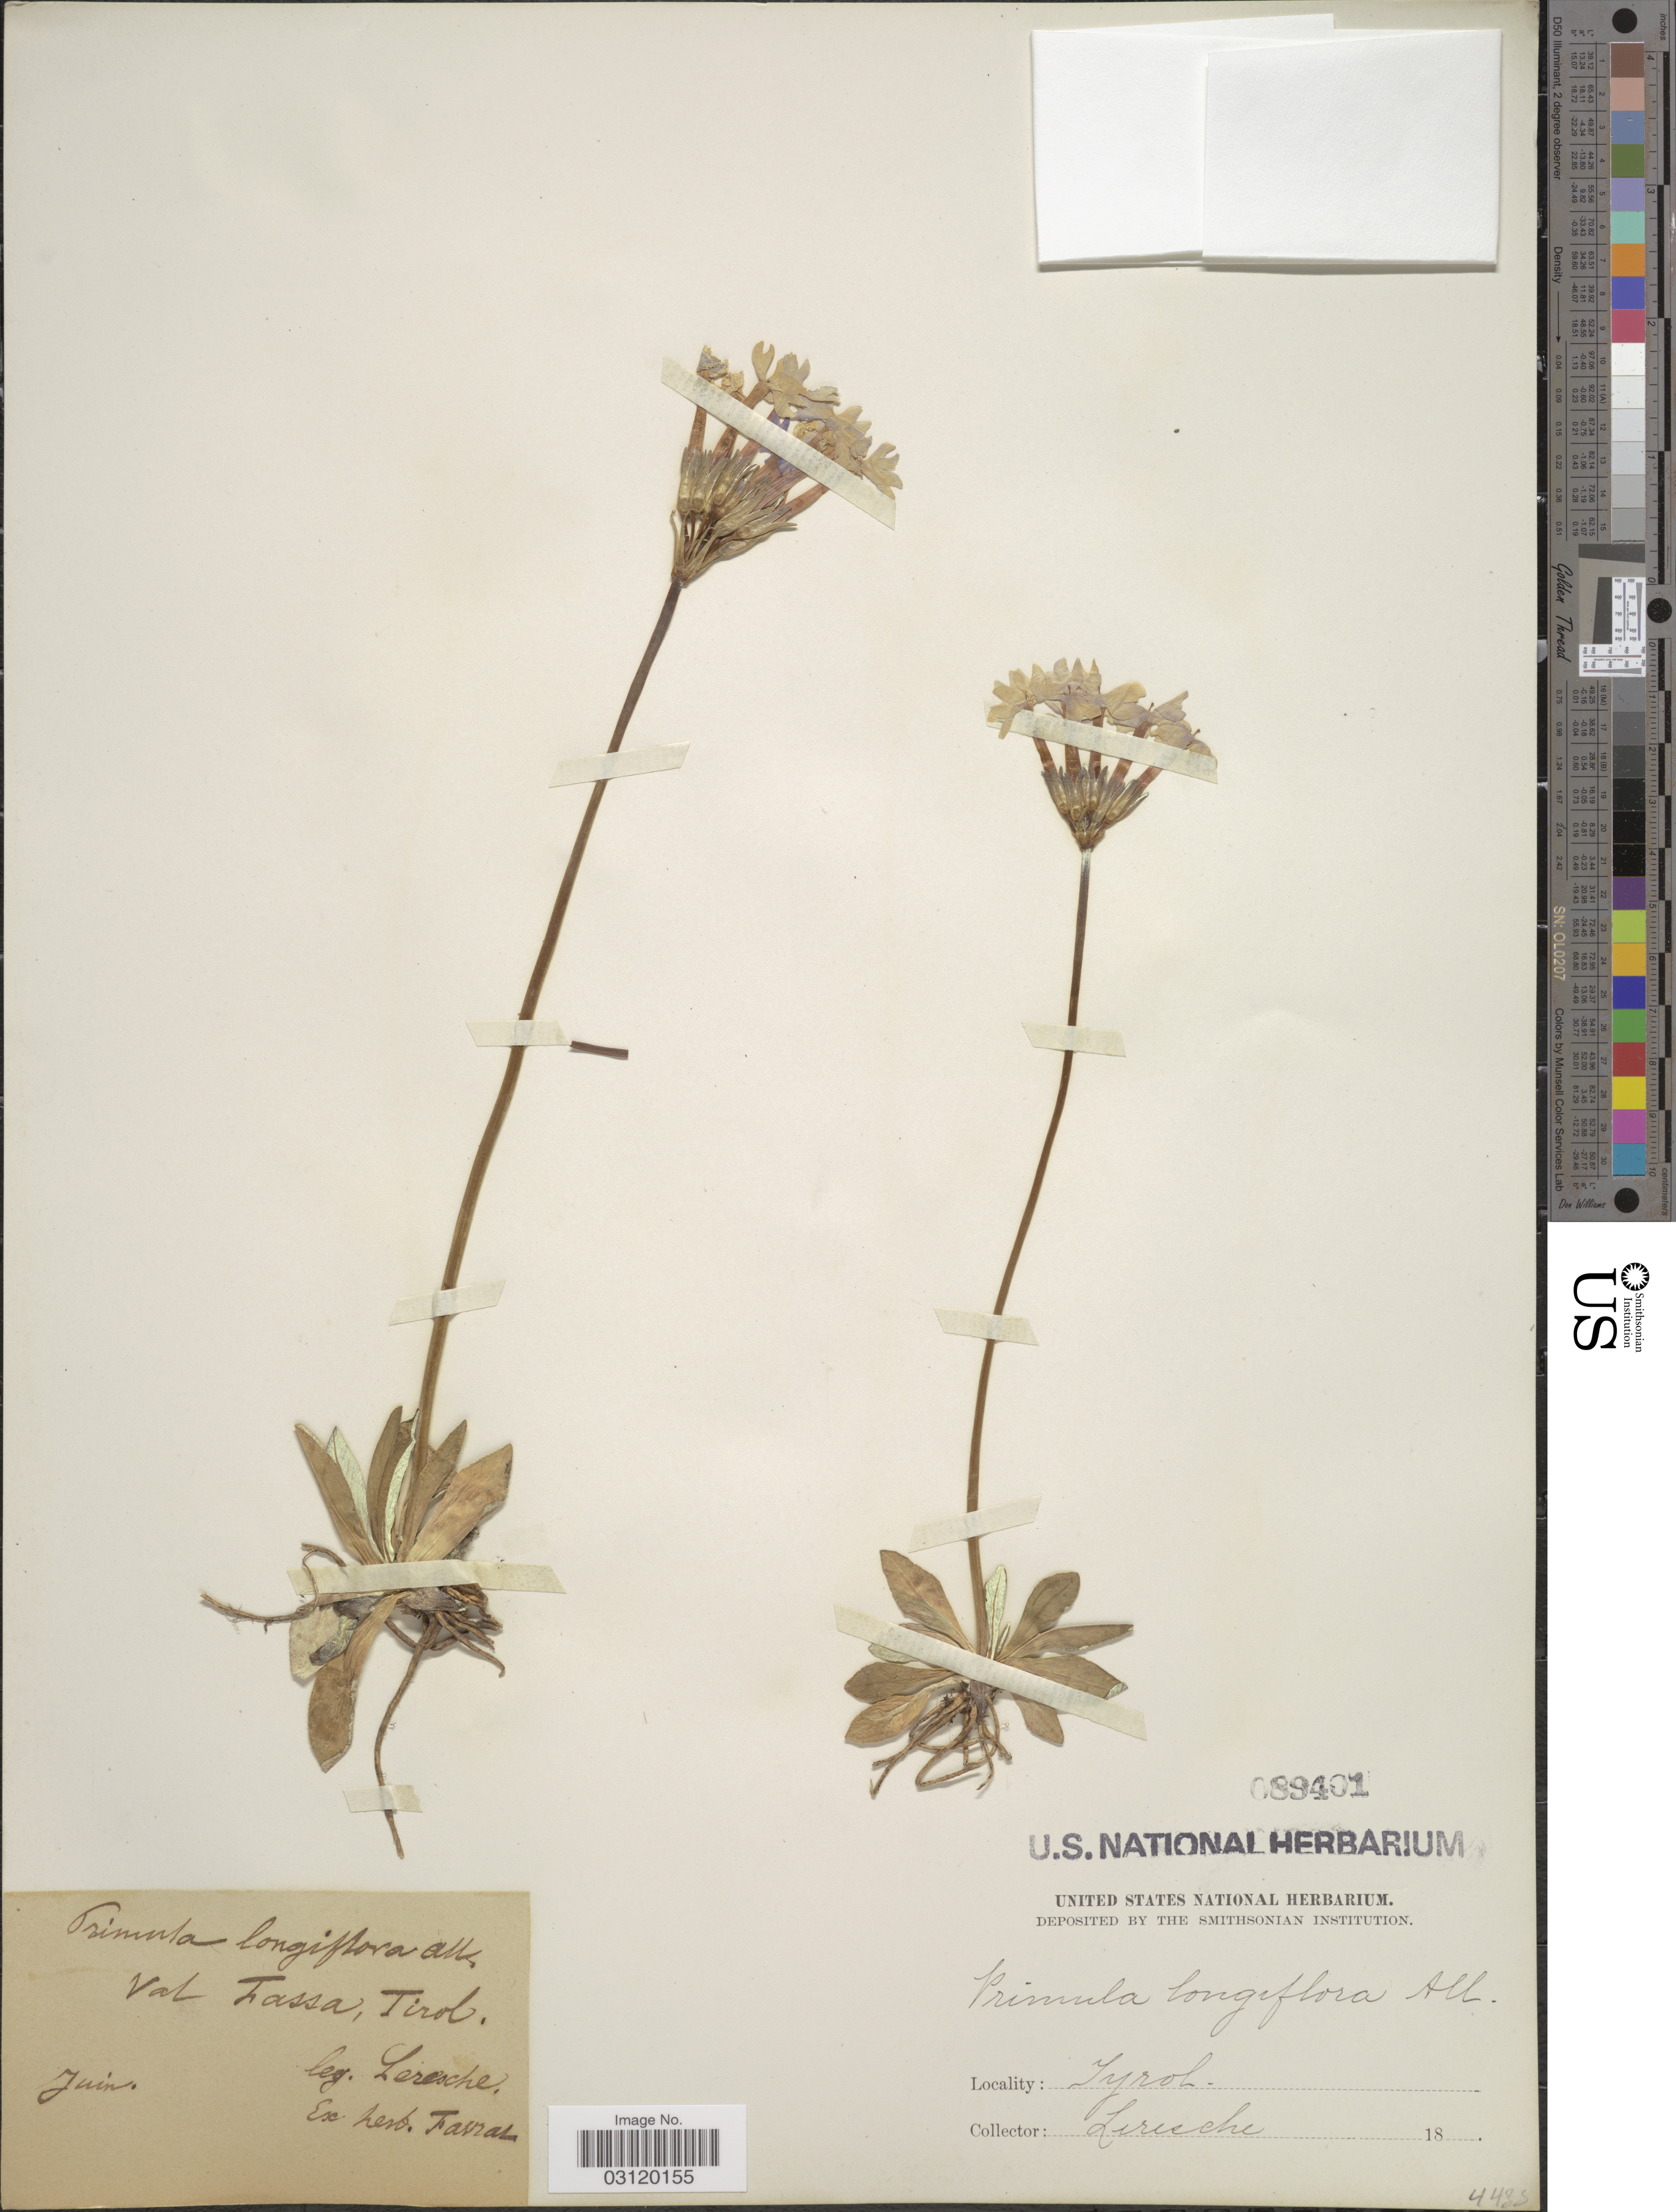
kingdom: Plantae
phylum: Tracheophyta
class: Magnoliopsida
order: Ericales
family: Primulaceae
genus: Primula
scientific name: Primula longiflora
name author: All.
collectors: Leresche, --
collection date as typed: juin 18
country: Austria / Italy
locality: Val Tassa, Tirol.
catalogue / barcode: US 89401